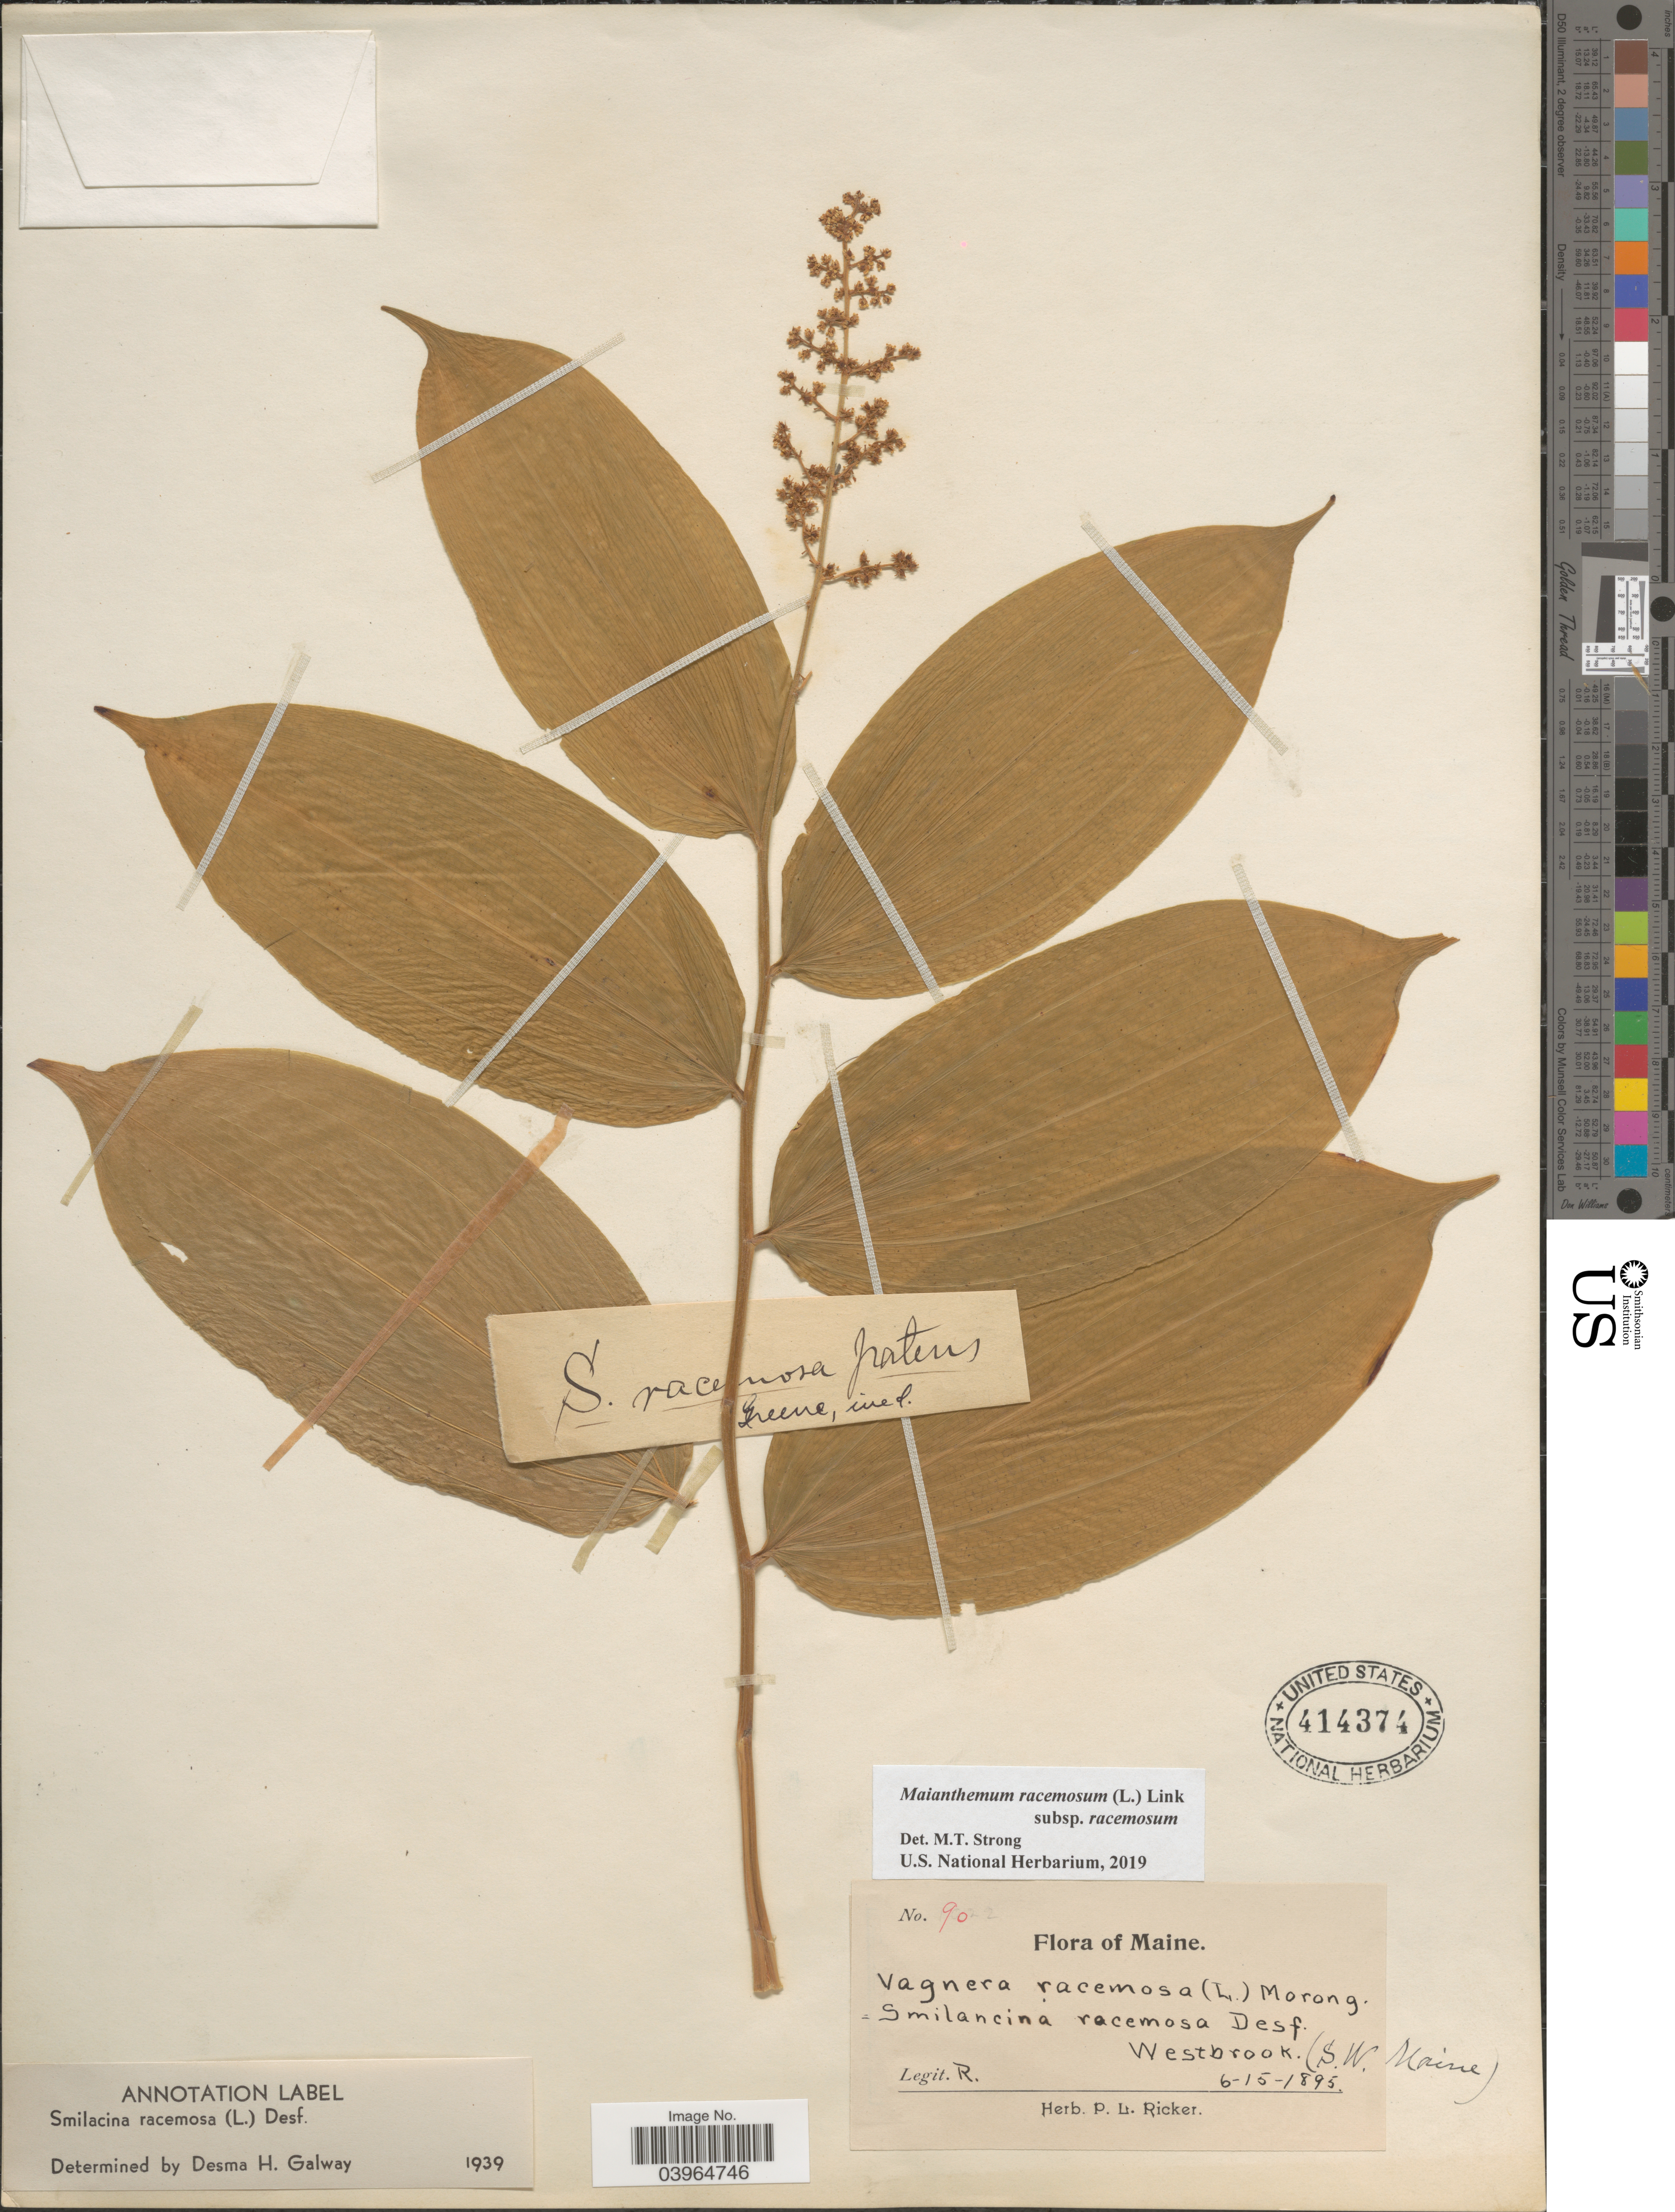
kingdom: Plantae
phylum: Tracheophyta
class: Liliopsida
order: Asparagales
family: Asparagaceae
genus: Maianthemum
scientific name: Maianthemum racemosum subsp. racemosum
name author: (L.) Link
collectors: P. Ricker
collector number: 90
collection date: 1895-06-15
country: United States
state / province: Maine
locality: Westbrook (S.W. Maine).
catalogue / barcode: US 414374